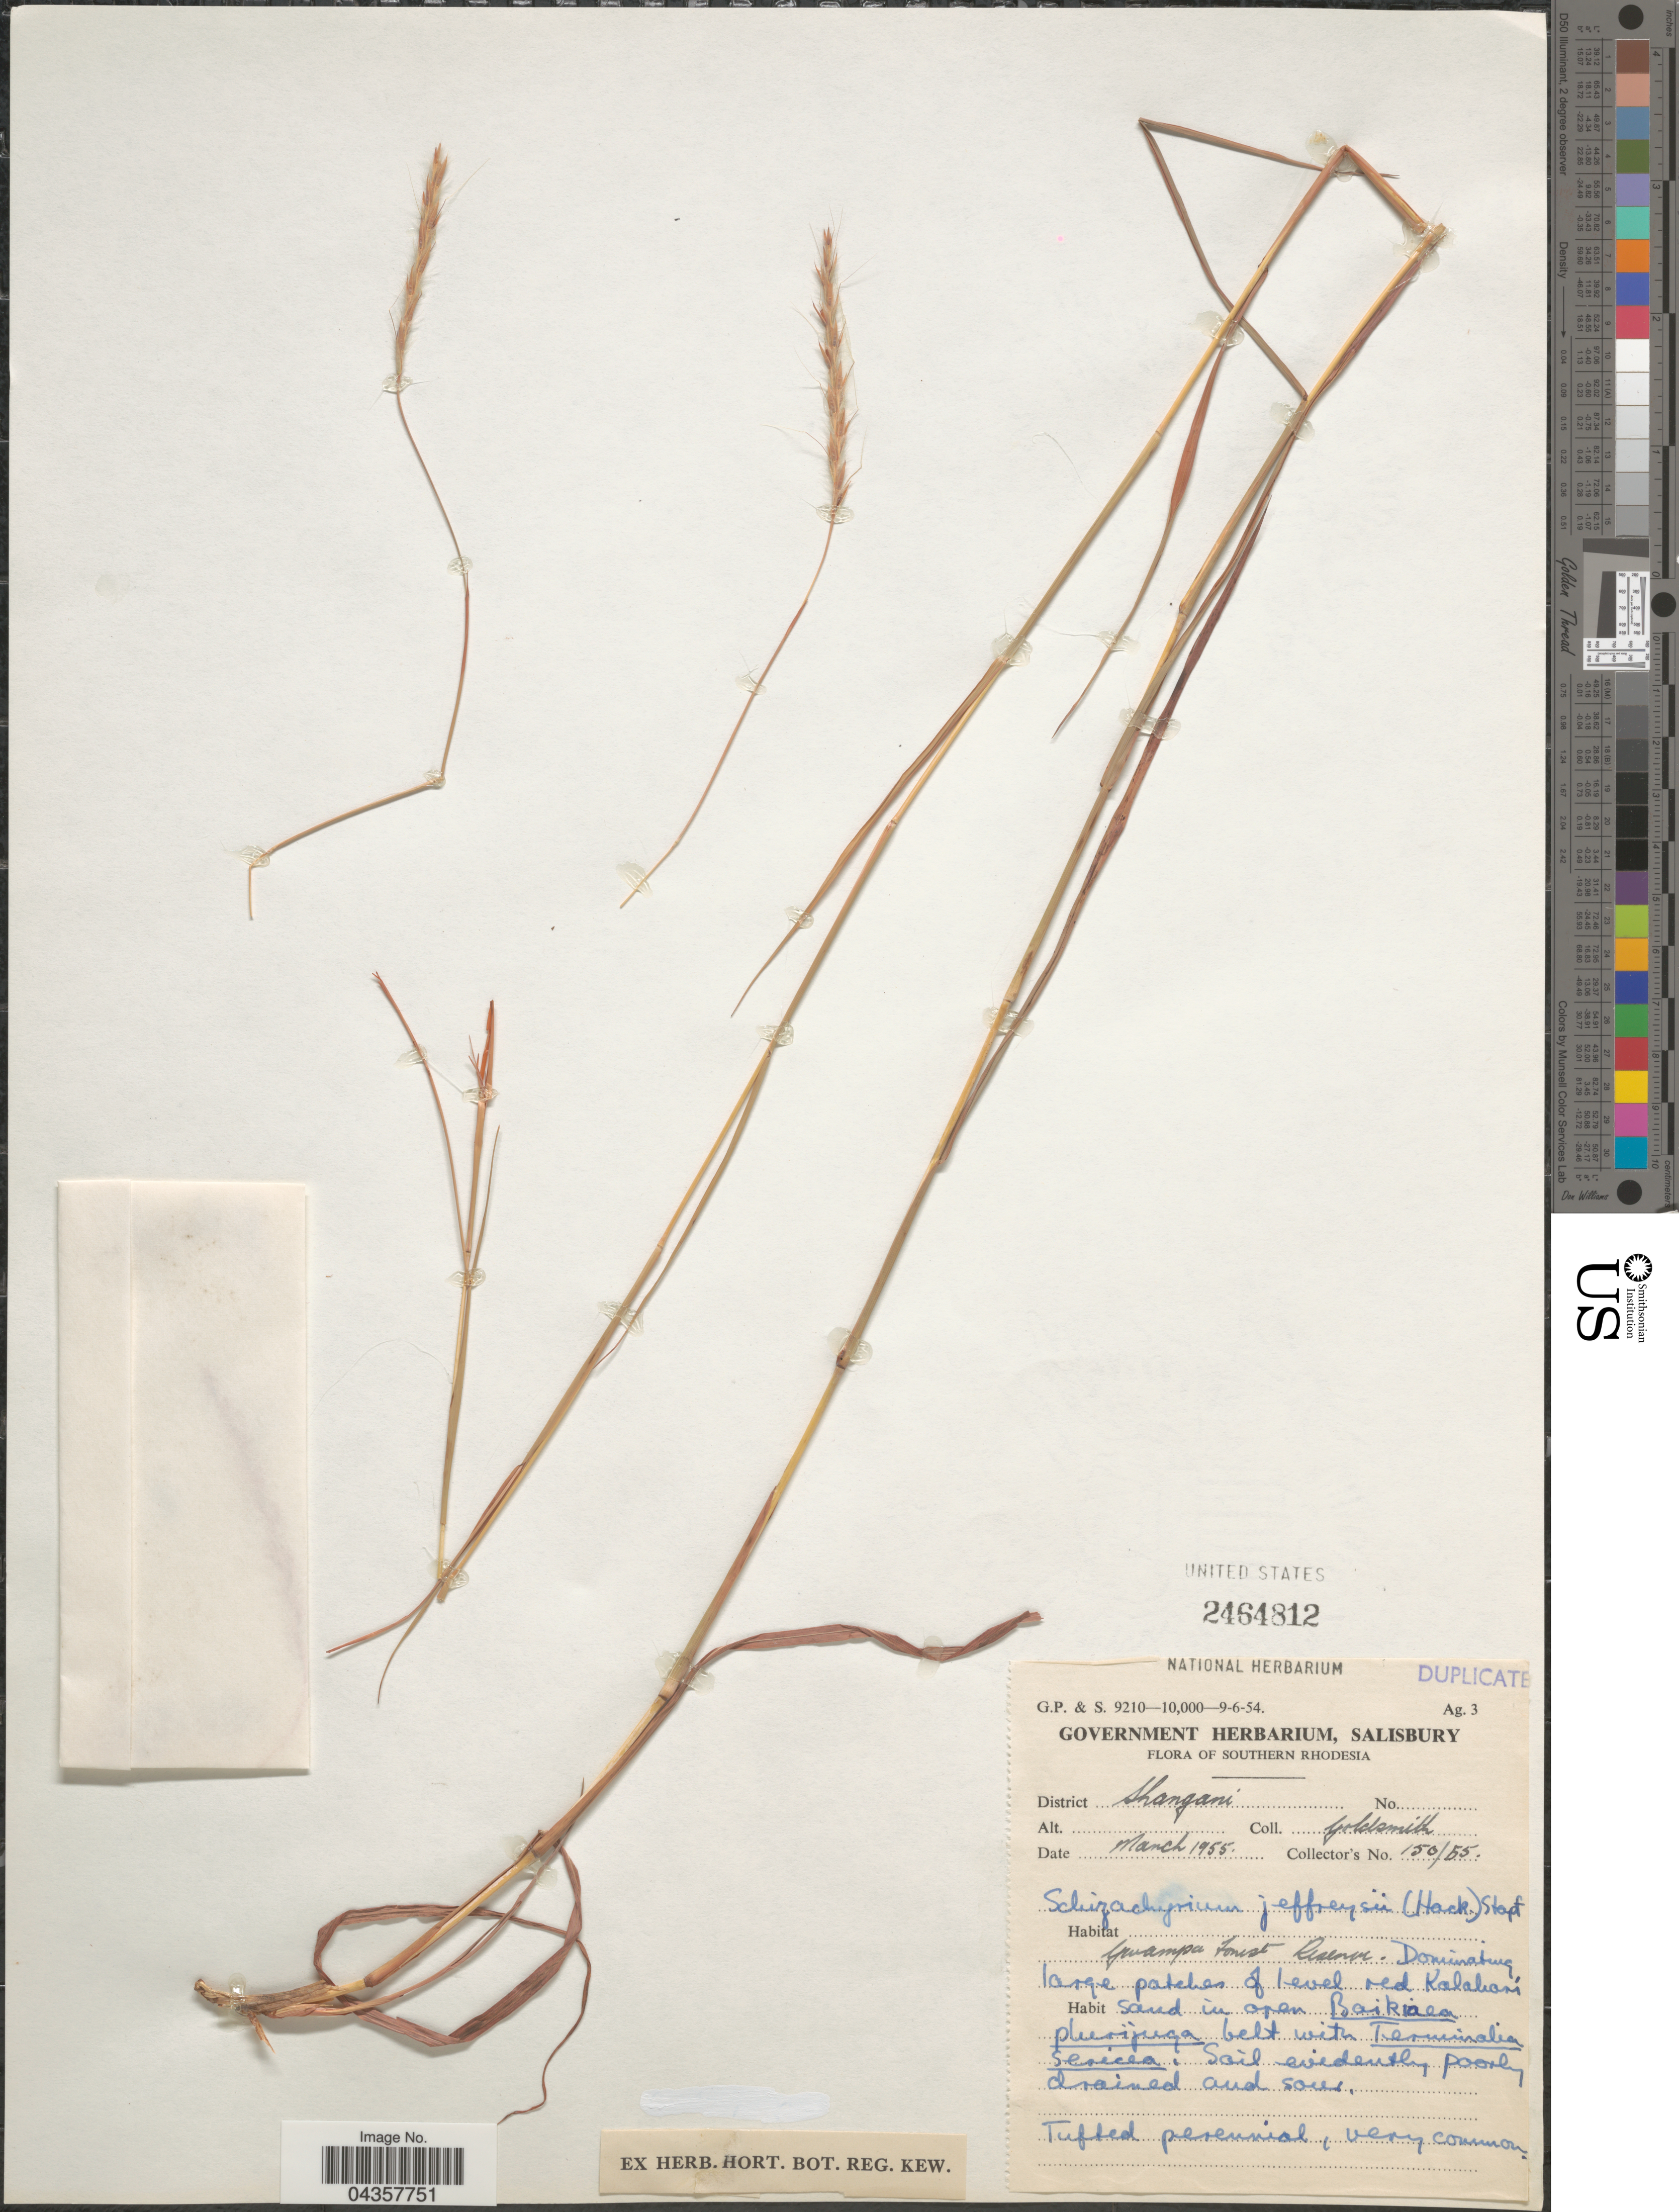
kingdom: Plantae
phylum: Tracheophyta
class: Liliopsida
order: Poales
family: Poaceae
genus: Schizachyrium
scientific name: Schizachyrium jeffreysii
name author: (Hack.) Stapf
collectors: Goldsmith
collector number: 150/55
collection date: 1955-03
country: Zimbabwe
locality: Southern Rhodesia. District Shangani. Gwampa Forest Reserve.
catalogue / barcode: US 2464812